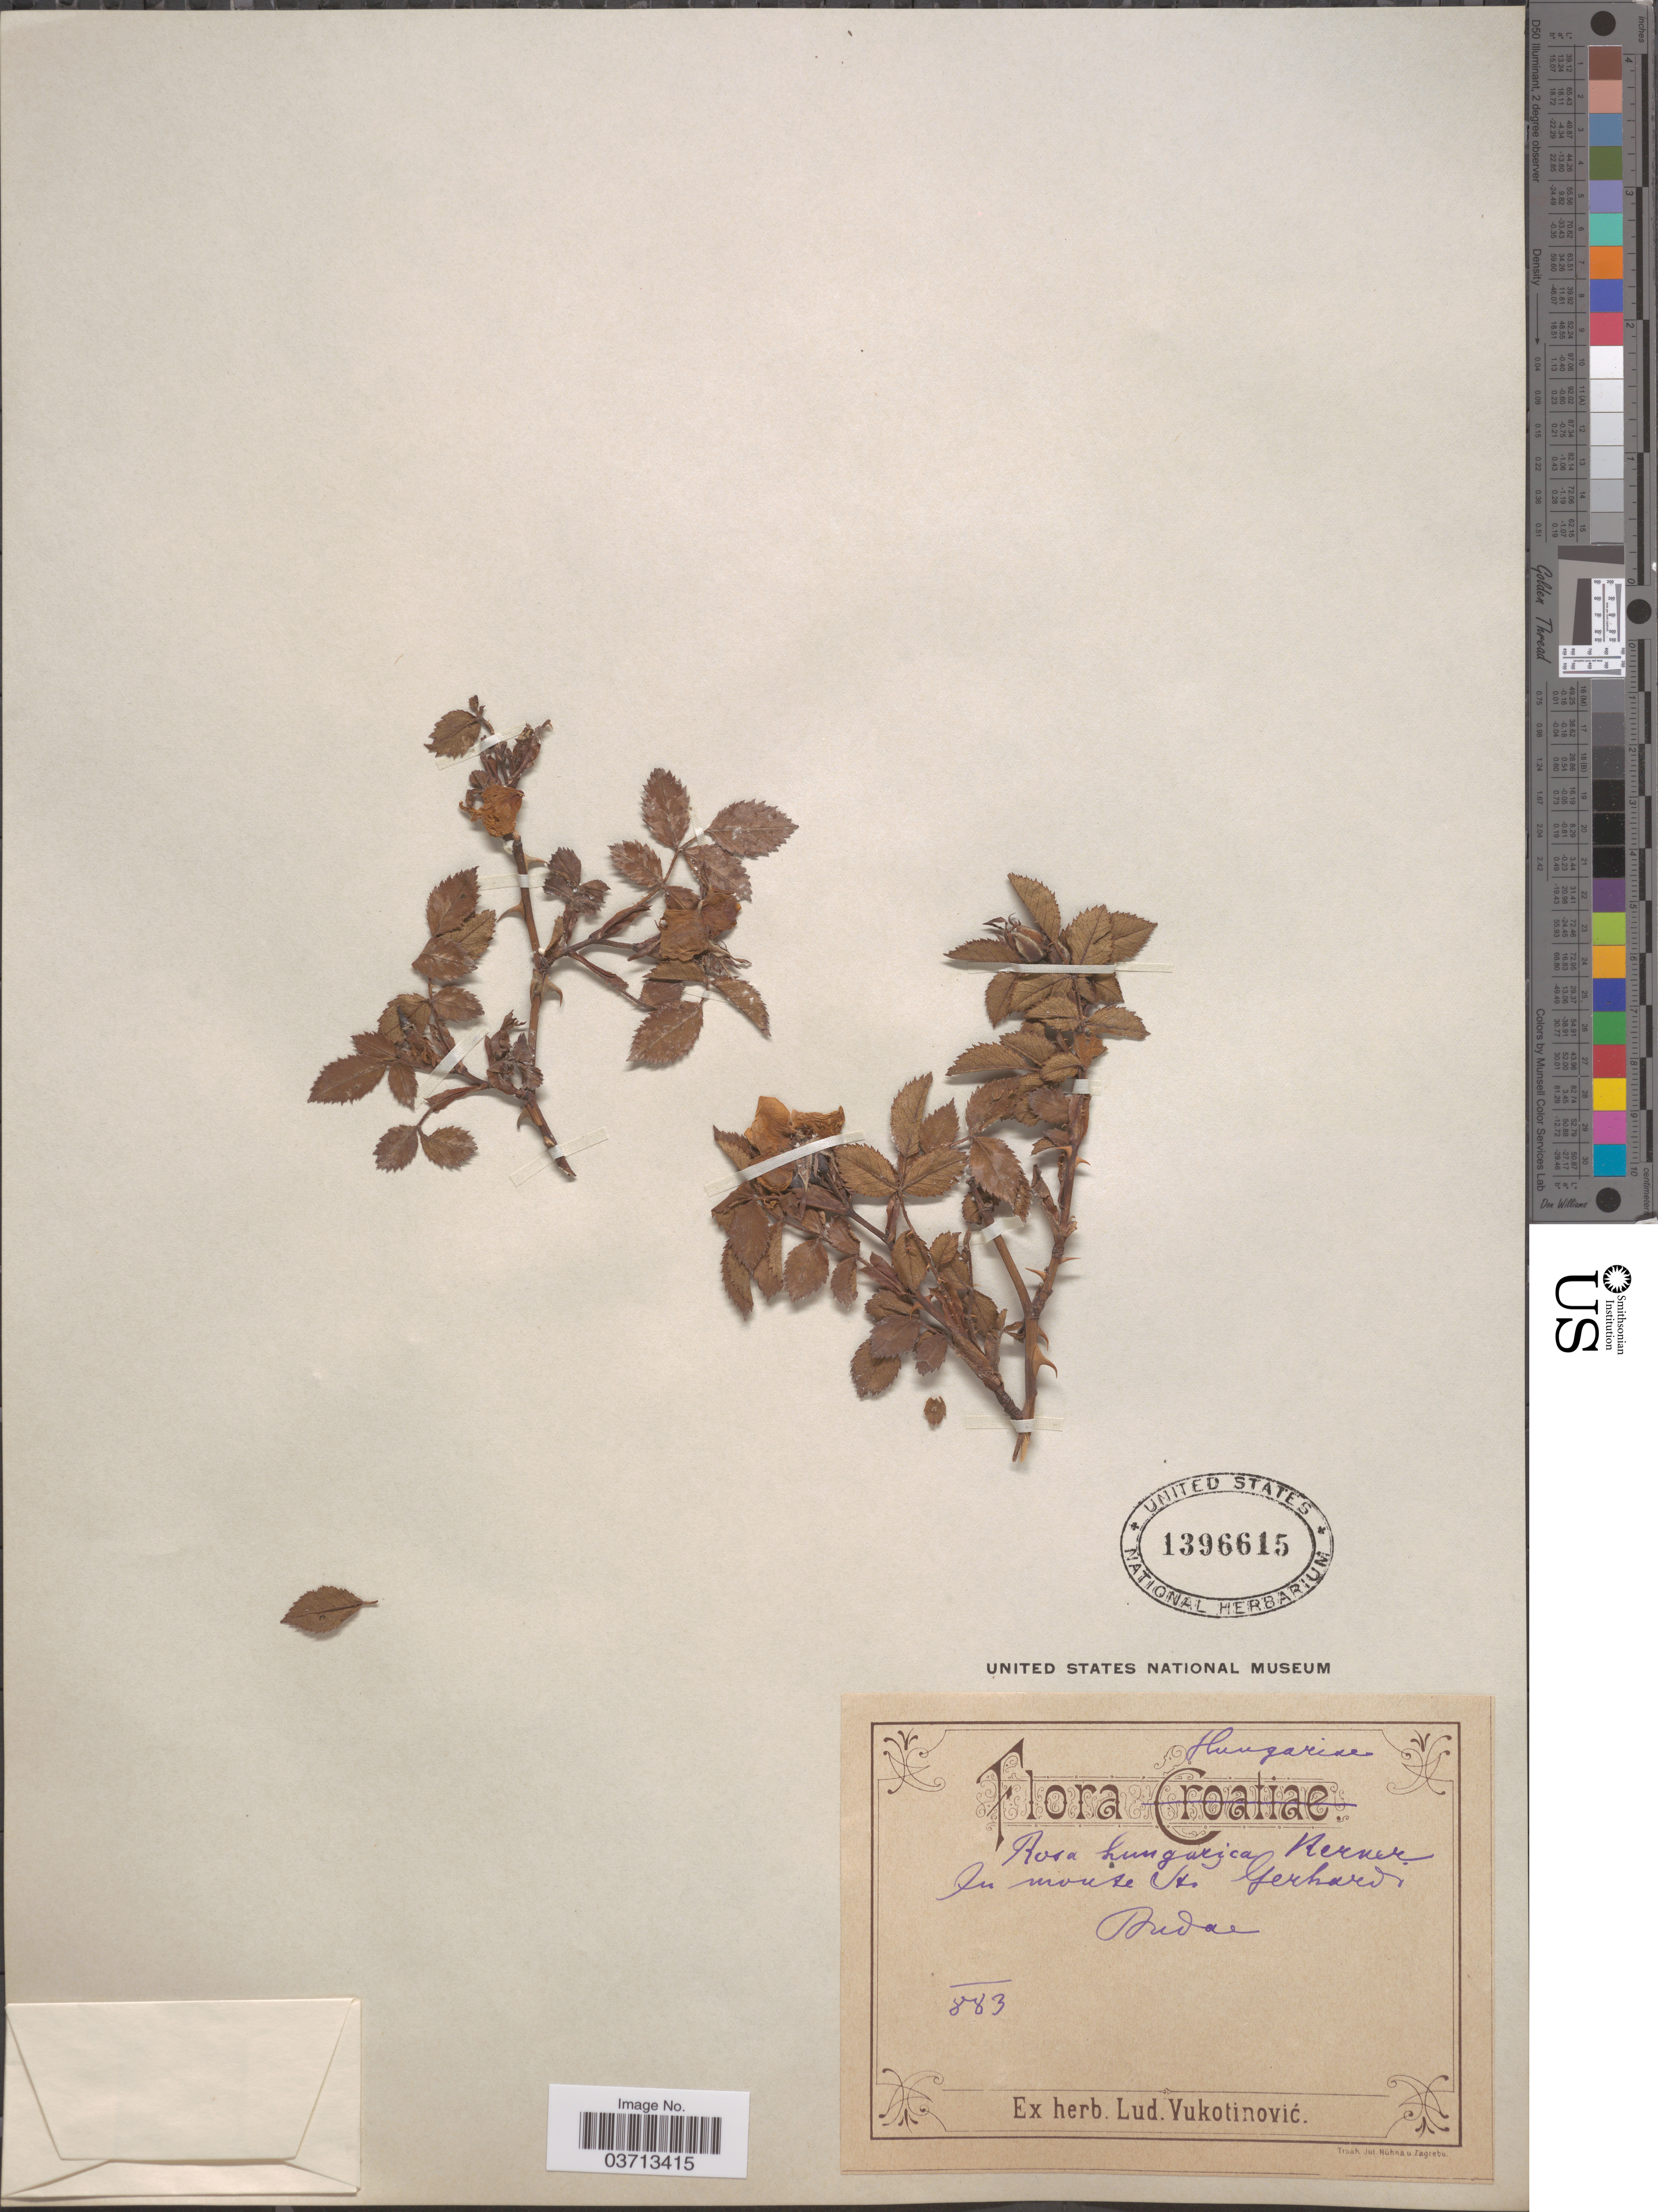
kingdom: Plantae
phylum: Tracheophyta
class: Magnoliopsida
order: Rosales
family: Rosaceae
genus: Rosa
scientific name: Rosa hungarica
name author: A. Kern.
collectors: ex herb. Lud. Vukotinovic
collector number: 883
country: Hungary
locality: In monte Sto Gerhard.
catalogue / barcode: US 1396615